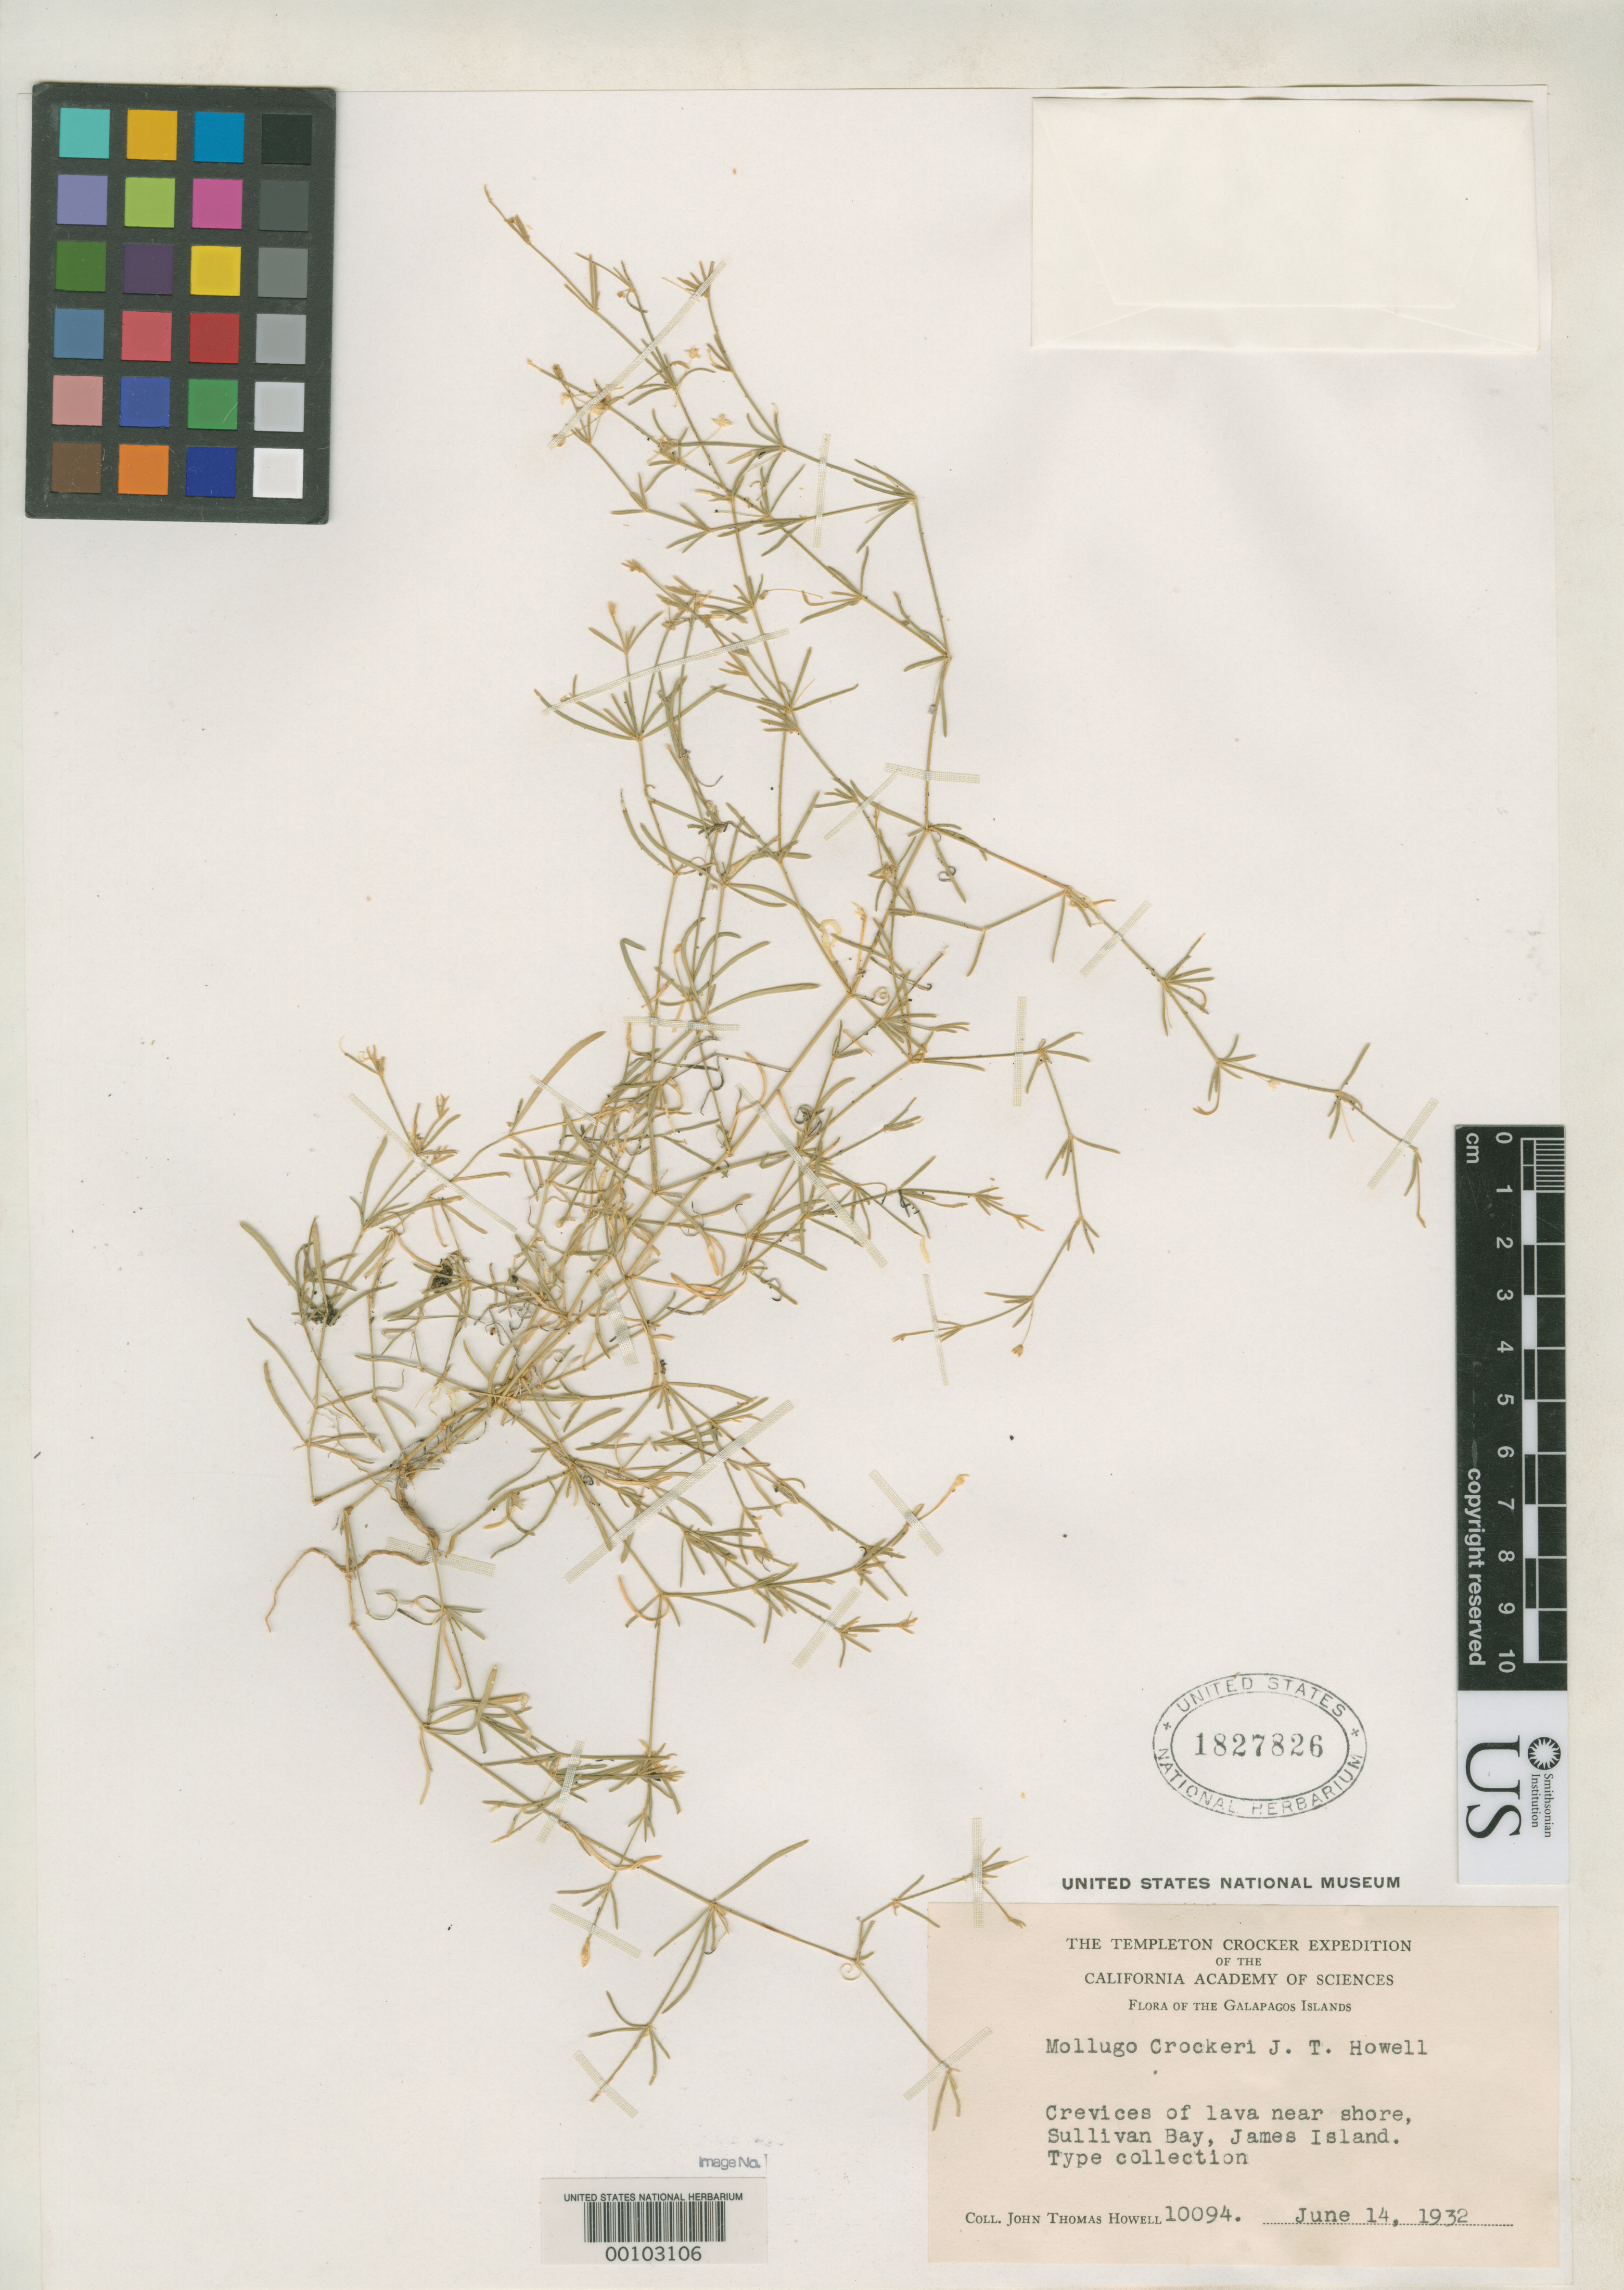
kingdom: Plantae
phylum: Tracheophyta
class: Magnoliopsida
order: Caryophyllales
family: Molluginaceae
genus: Mollugo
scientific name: Mollugo crockeri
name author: J.T. Howell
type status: Isotype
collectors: J. T. Howell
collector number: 10094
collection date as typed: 14 Jun 1932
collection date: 1932-06-14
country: Ecuador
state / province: Colón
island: Santiago [James, San Salvador]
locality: Sullivan Bay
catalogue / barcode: US 1827826